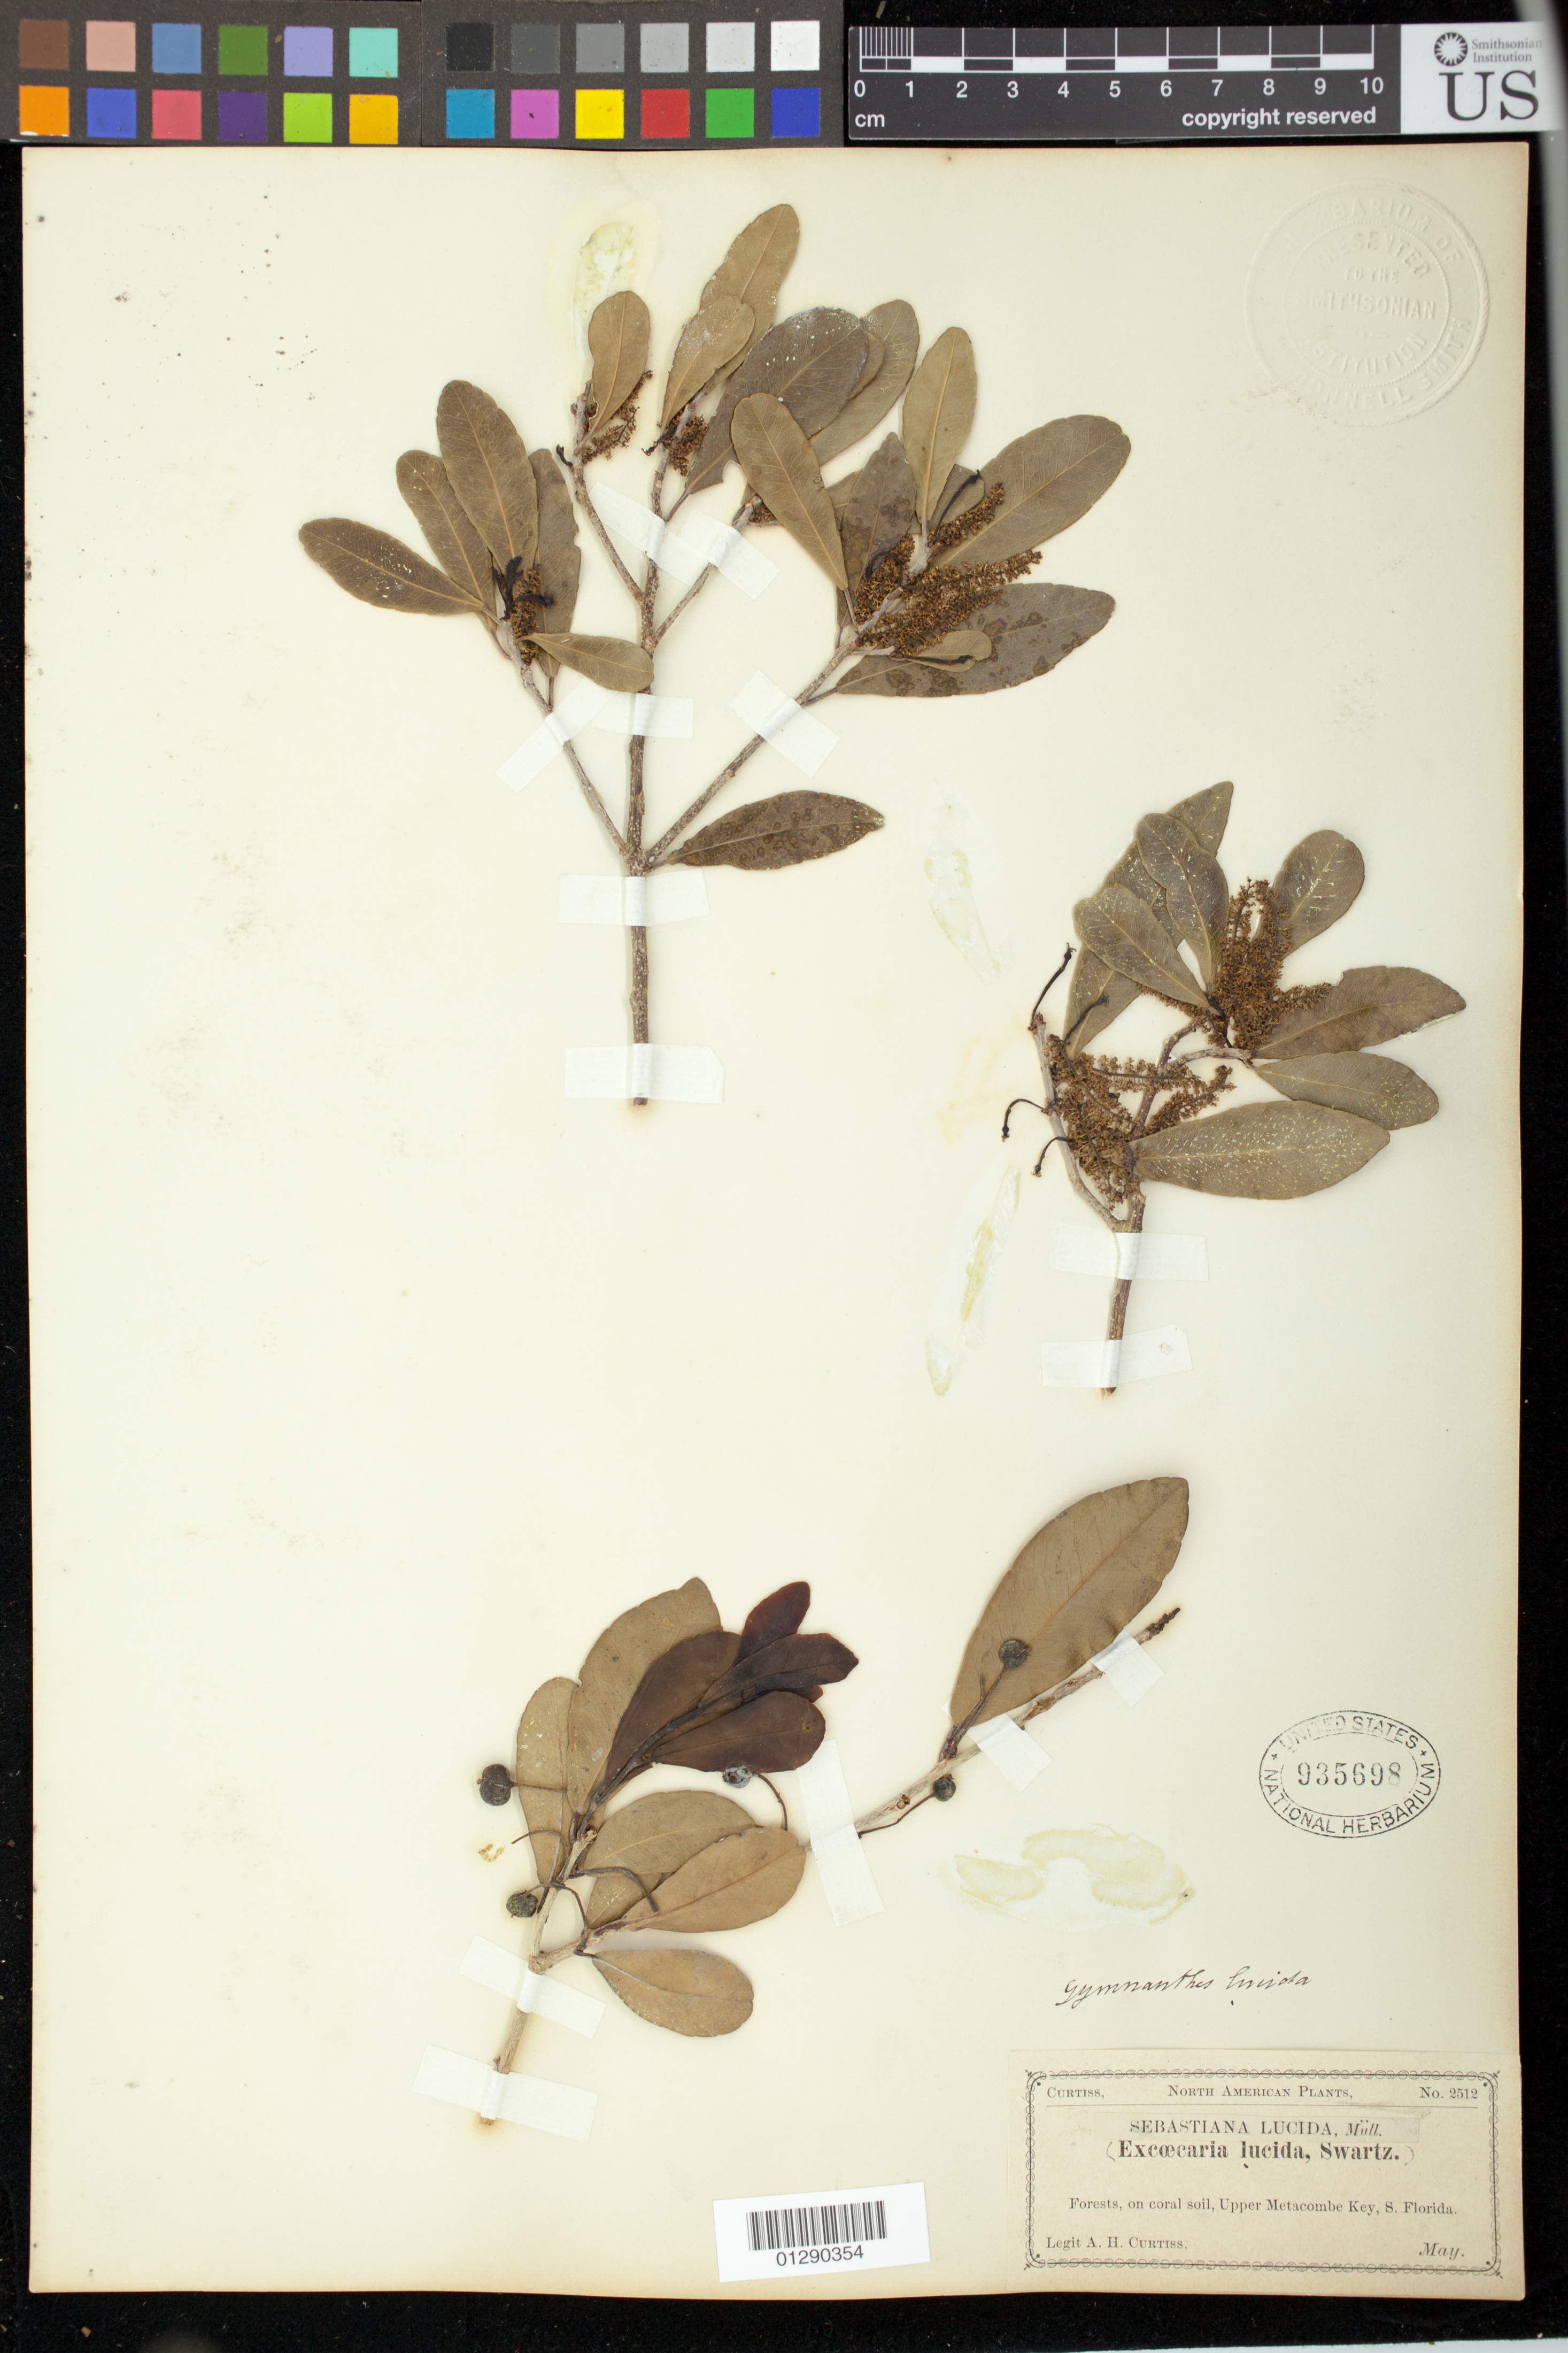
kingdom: Plantae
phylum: Tracheophyta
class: Magnoliopsida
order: Malpighiales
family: Euphorbiaceae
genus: Gymnanthes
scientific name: Gymnanthes lucida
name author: Sw.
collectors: A. H. Curtiss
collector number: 2512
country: United States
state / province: Florida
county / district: Monroe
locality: Upper Metacombe Key, S. Florida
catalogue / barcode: US 935698